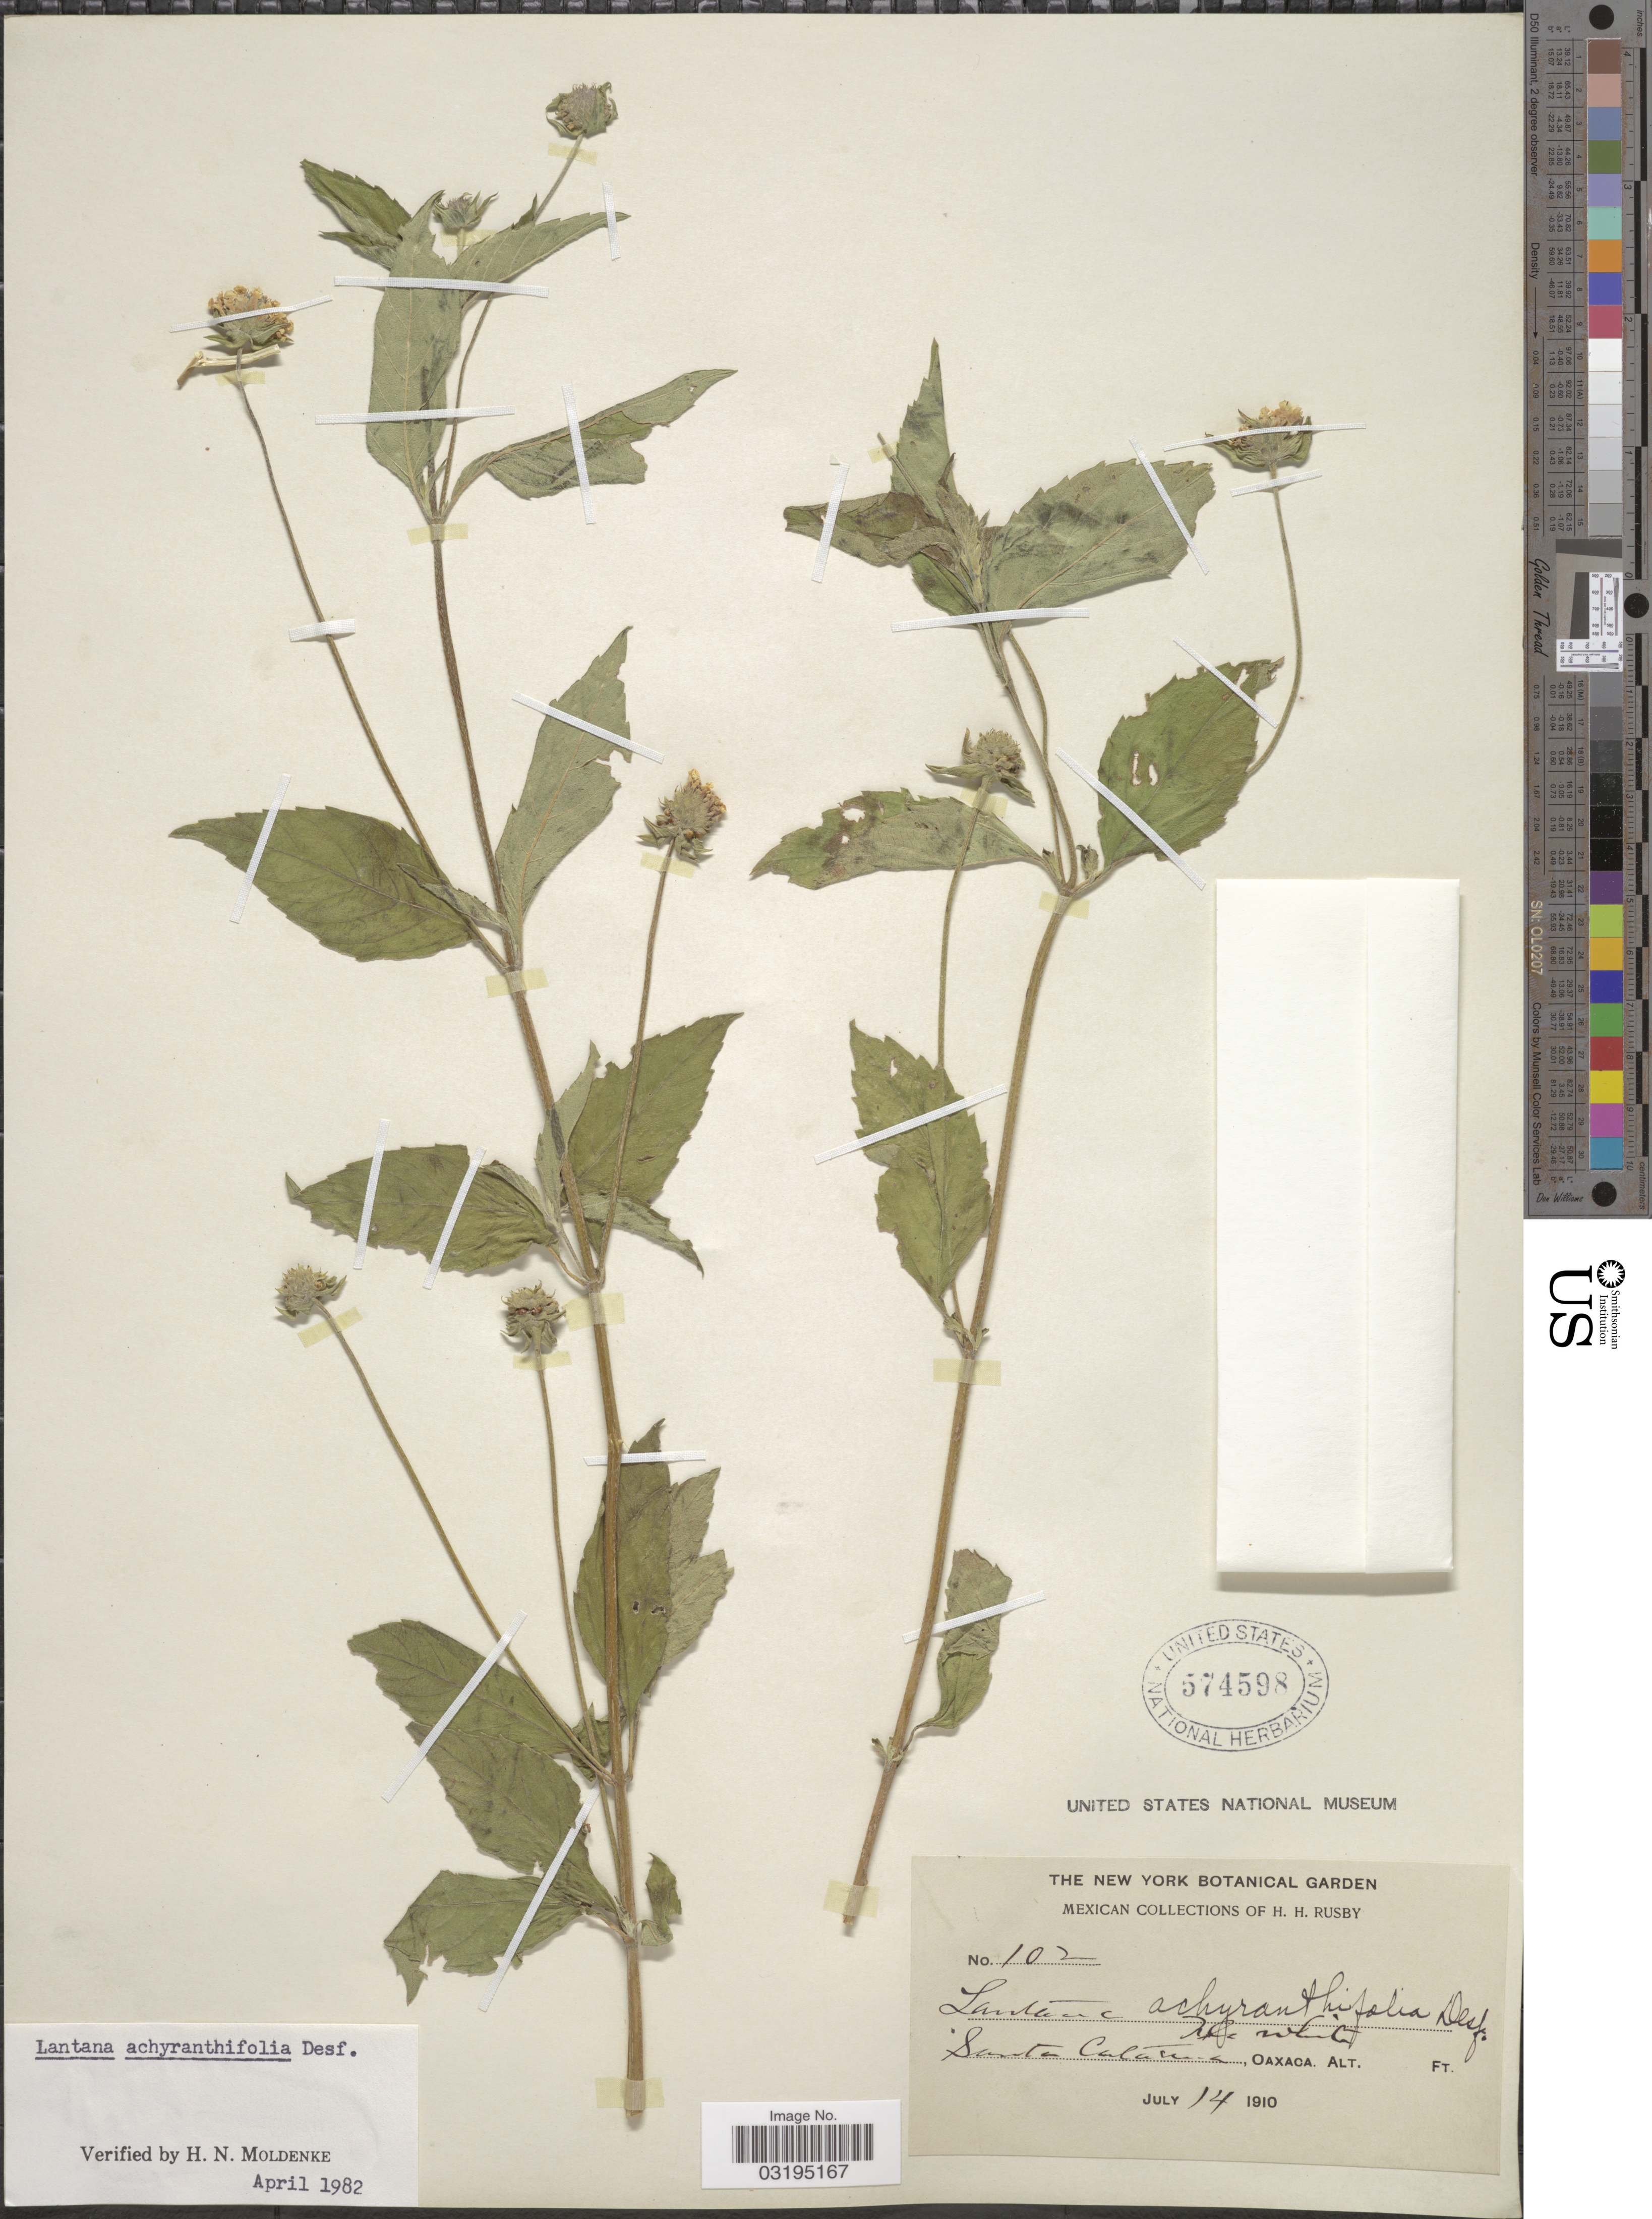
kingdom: Plantae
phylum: Tracheophyta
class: Magnoliopsida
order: Lamiales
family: Verbenaceae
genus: Lantana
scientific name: Lantana achyranthifolia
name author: Desf.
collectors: H. H. Rusby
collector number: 102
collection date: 1910-07-14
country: Mexico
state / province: Oaxaca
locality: Santa Catarina.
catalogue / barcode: US 574598